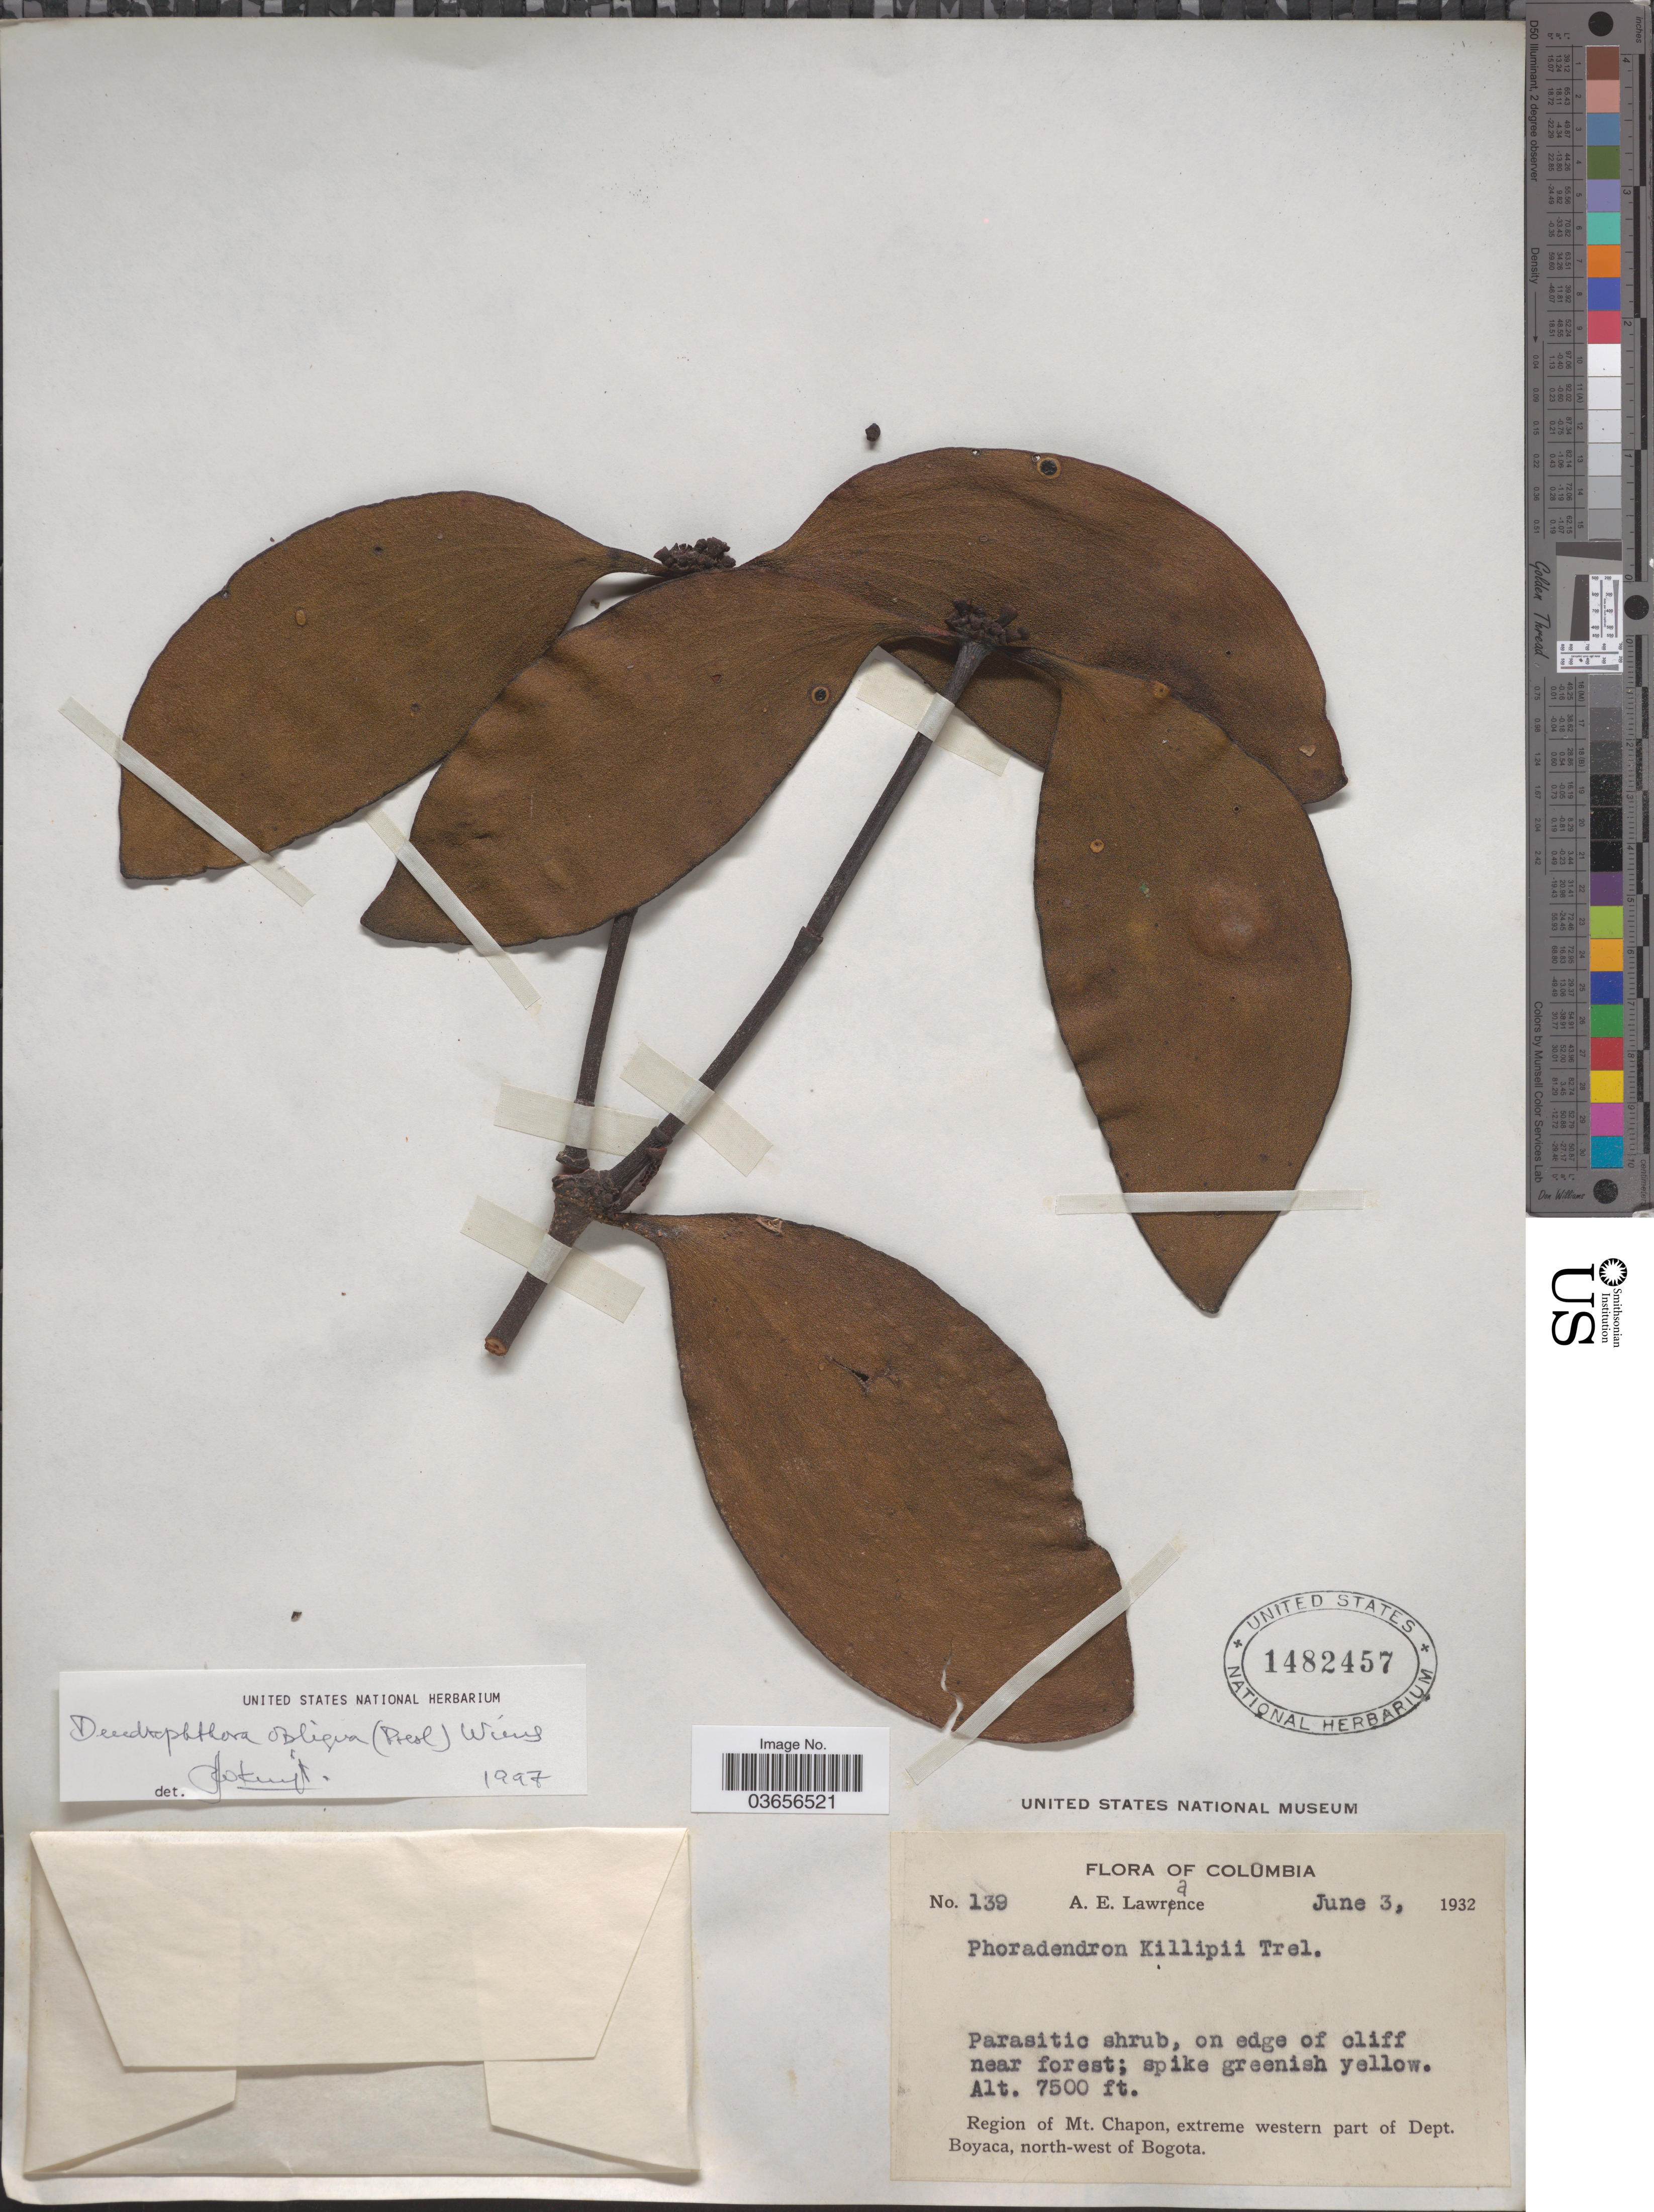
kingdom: Plantae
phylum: Tracheophyta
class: Magnoliopsida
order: Santalales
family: Viscaceae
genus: Dendrophthora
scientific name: Dendrophthora obliqua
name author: (C. Presl) Wiens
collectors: A. Lawrance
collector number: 139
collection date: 1932-06-03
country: Colombia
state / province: Boyacá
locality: Region of Mt. Chapon, extreme western part of Dept. Boyaca, north-west of Bogota.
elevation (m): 2286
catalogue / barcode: US 1482457